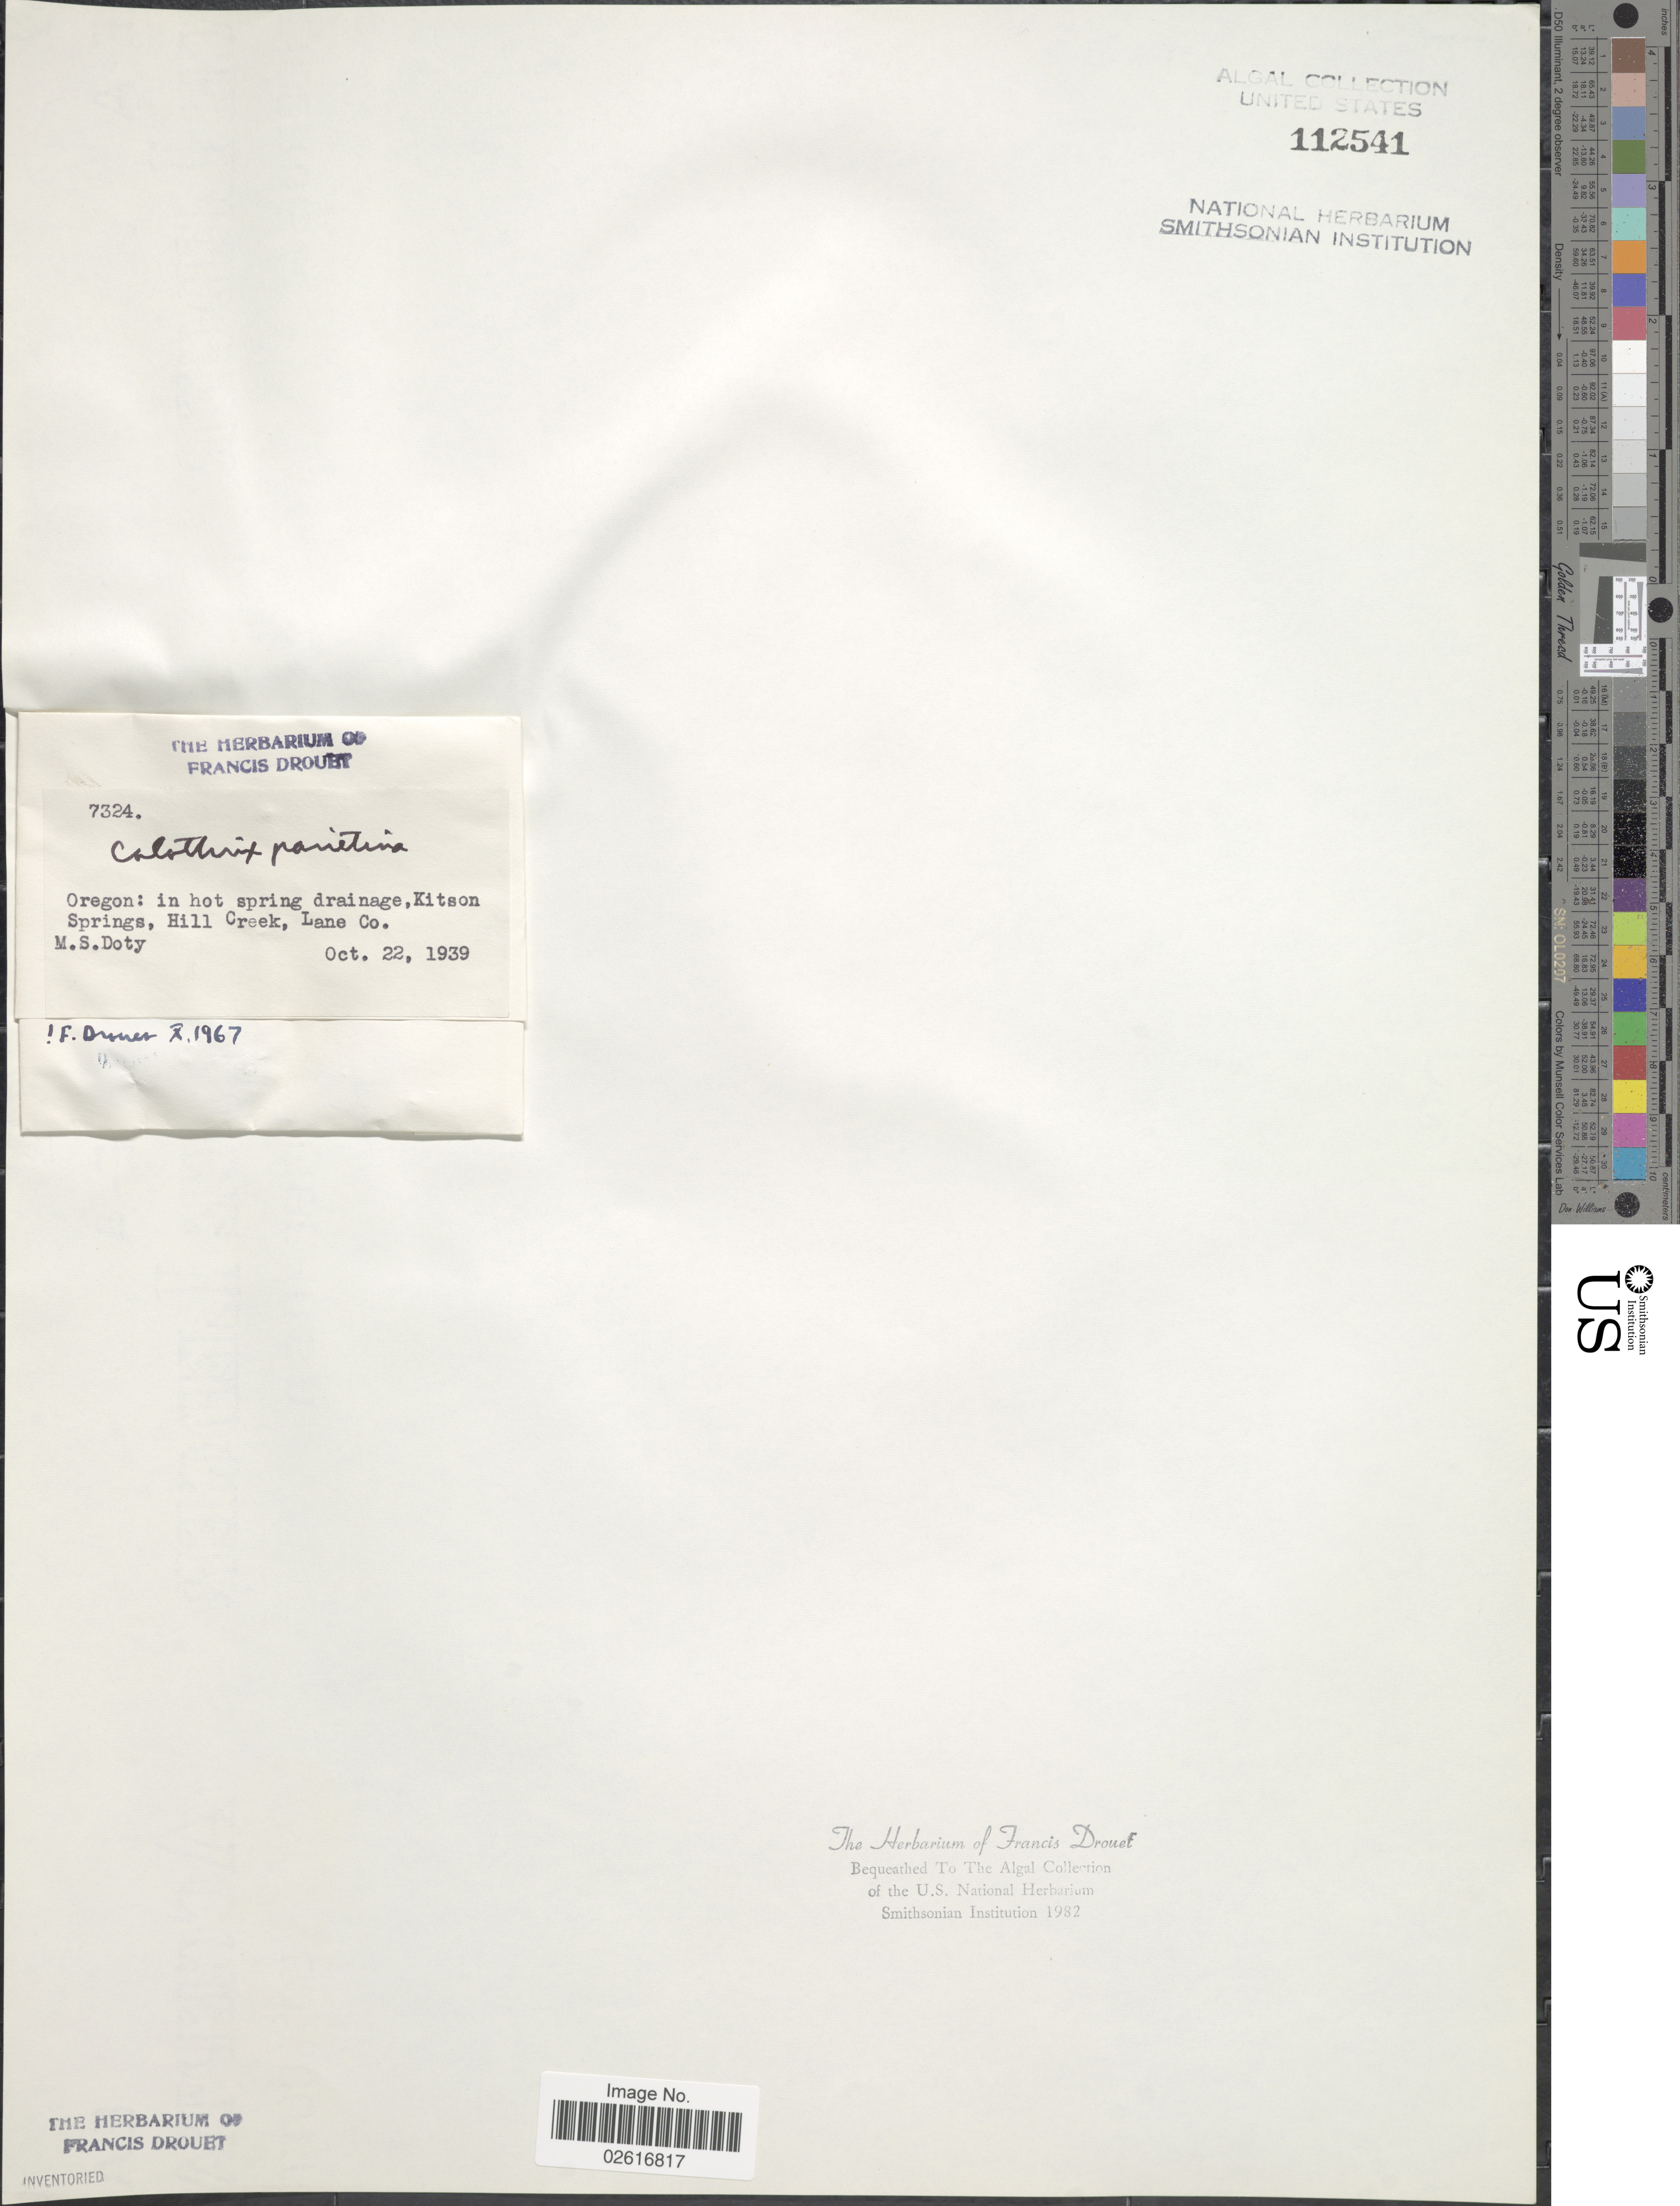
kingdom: Bacteria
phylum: Cyanobacteria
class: Cyanobacteriia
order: Cyanobacteriales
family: Rivulariaceae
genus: Calothrix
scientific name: Calothrix parietina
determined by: Drouet, F. E.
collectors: M. S. Doty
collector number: MSD 7324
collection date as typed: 22 Oct 1939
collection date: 1939-10-22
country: United States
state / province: Oregon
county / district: Lane County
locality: Kitson Springs, Hill Creek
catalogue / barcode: US 112541